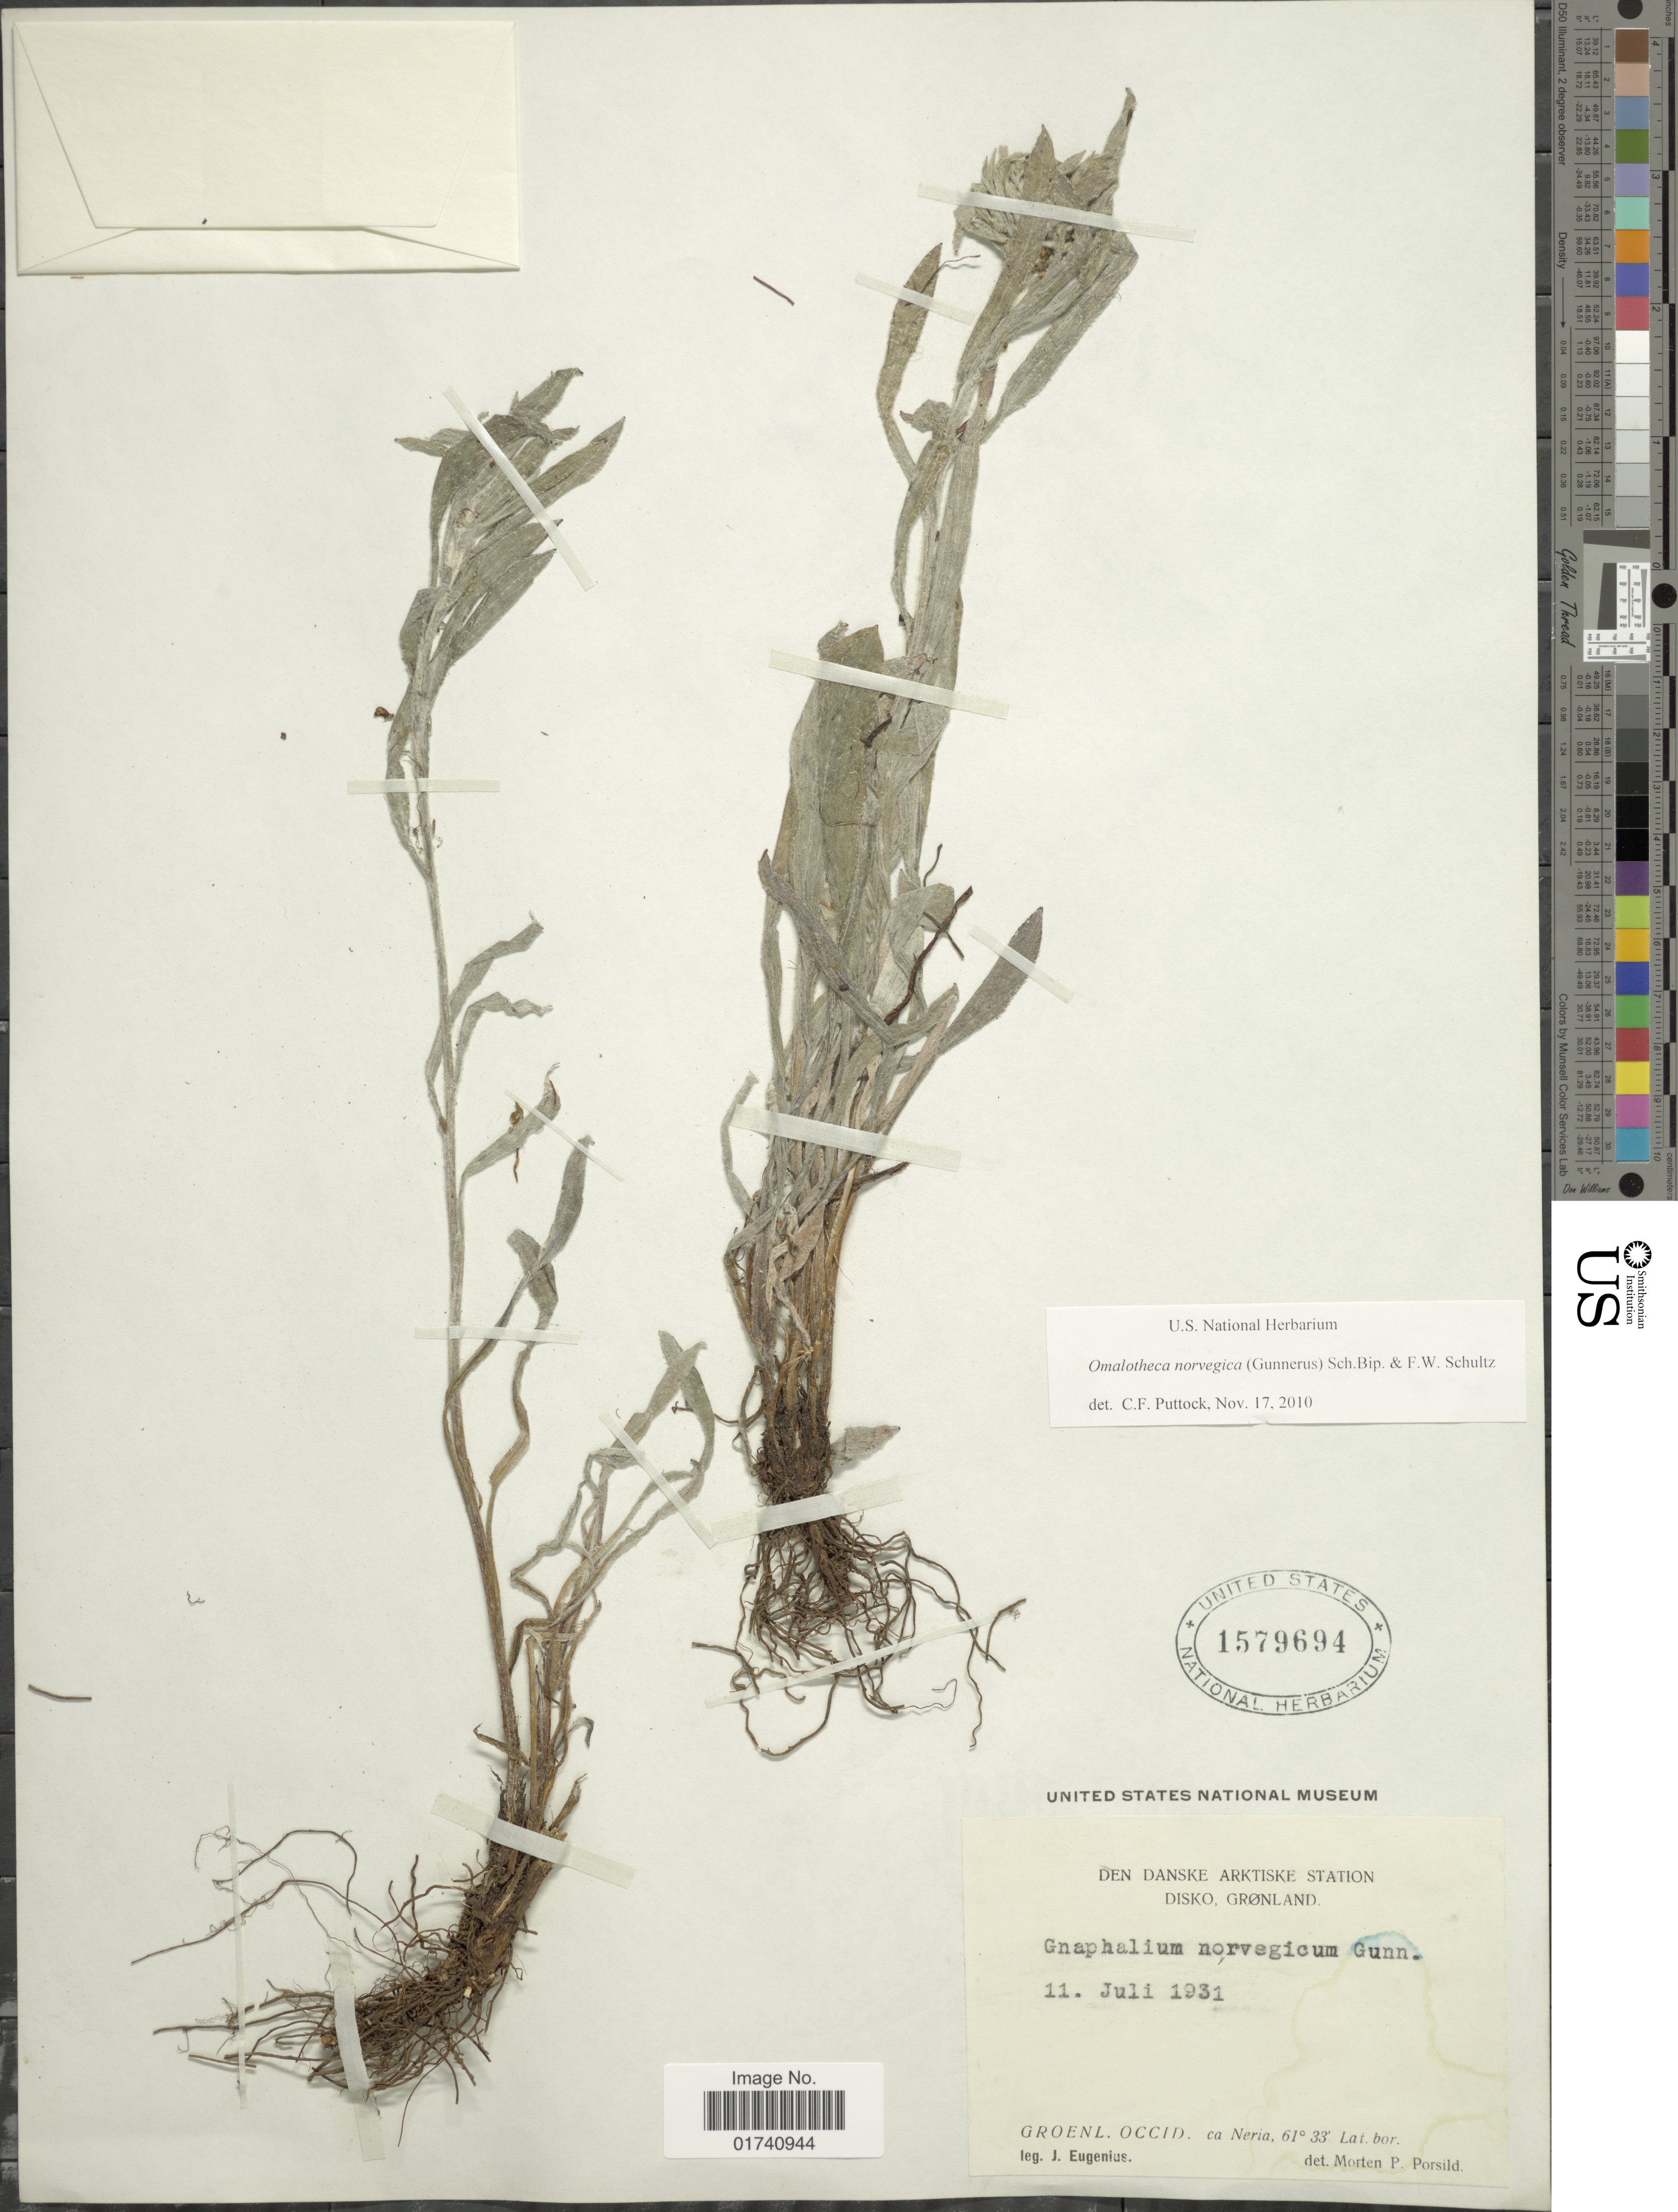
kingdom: Plantae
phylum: Tracheophyta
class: Magnoliopsida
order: Asterales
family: Asteraceae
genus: Omalotheca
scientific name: Omalotheca norvegica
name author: (Gunnerus) Sch. Bip. & F.W. Schultz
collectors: J. Eugenius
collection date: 1931-07-11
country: Greenland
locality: Groenl. Occid. ca Neria.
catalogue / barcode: US 1579694